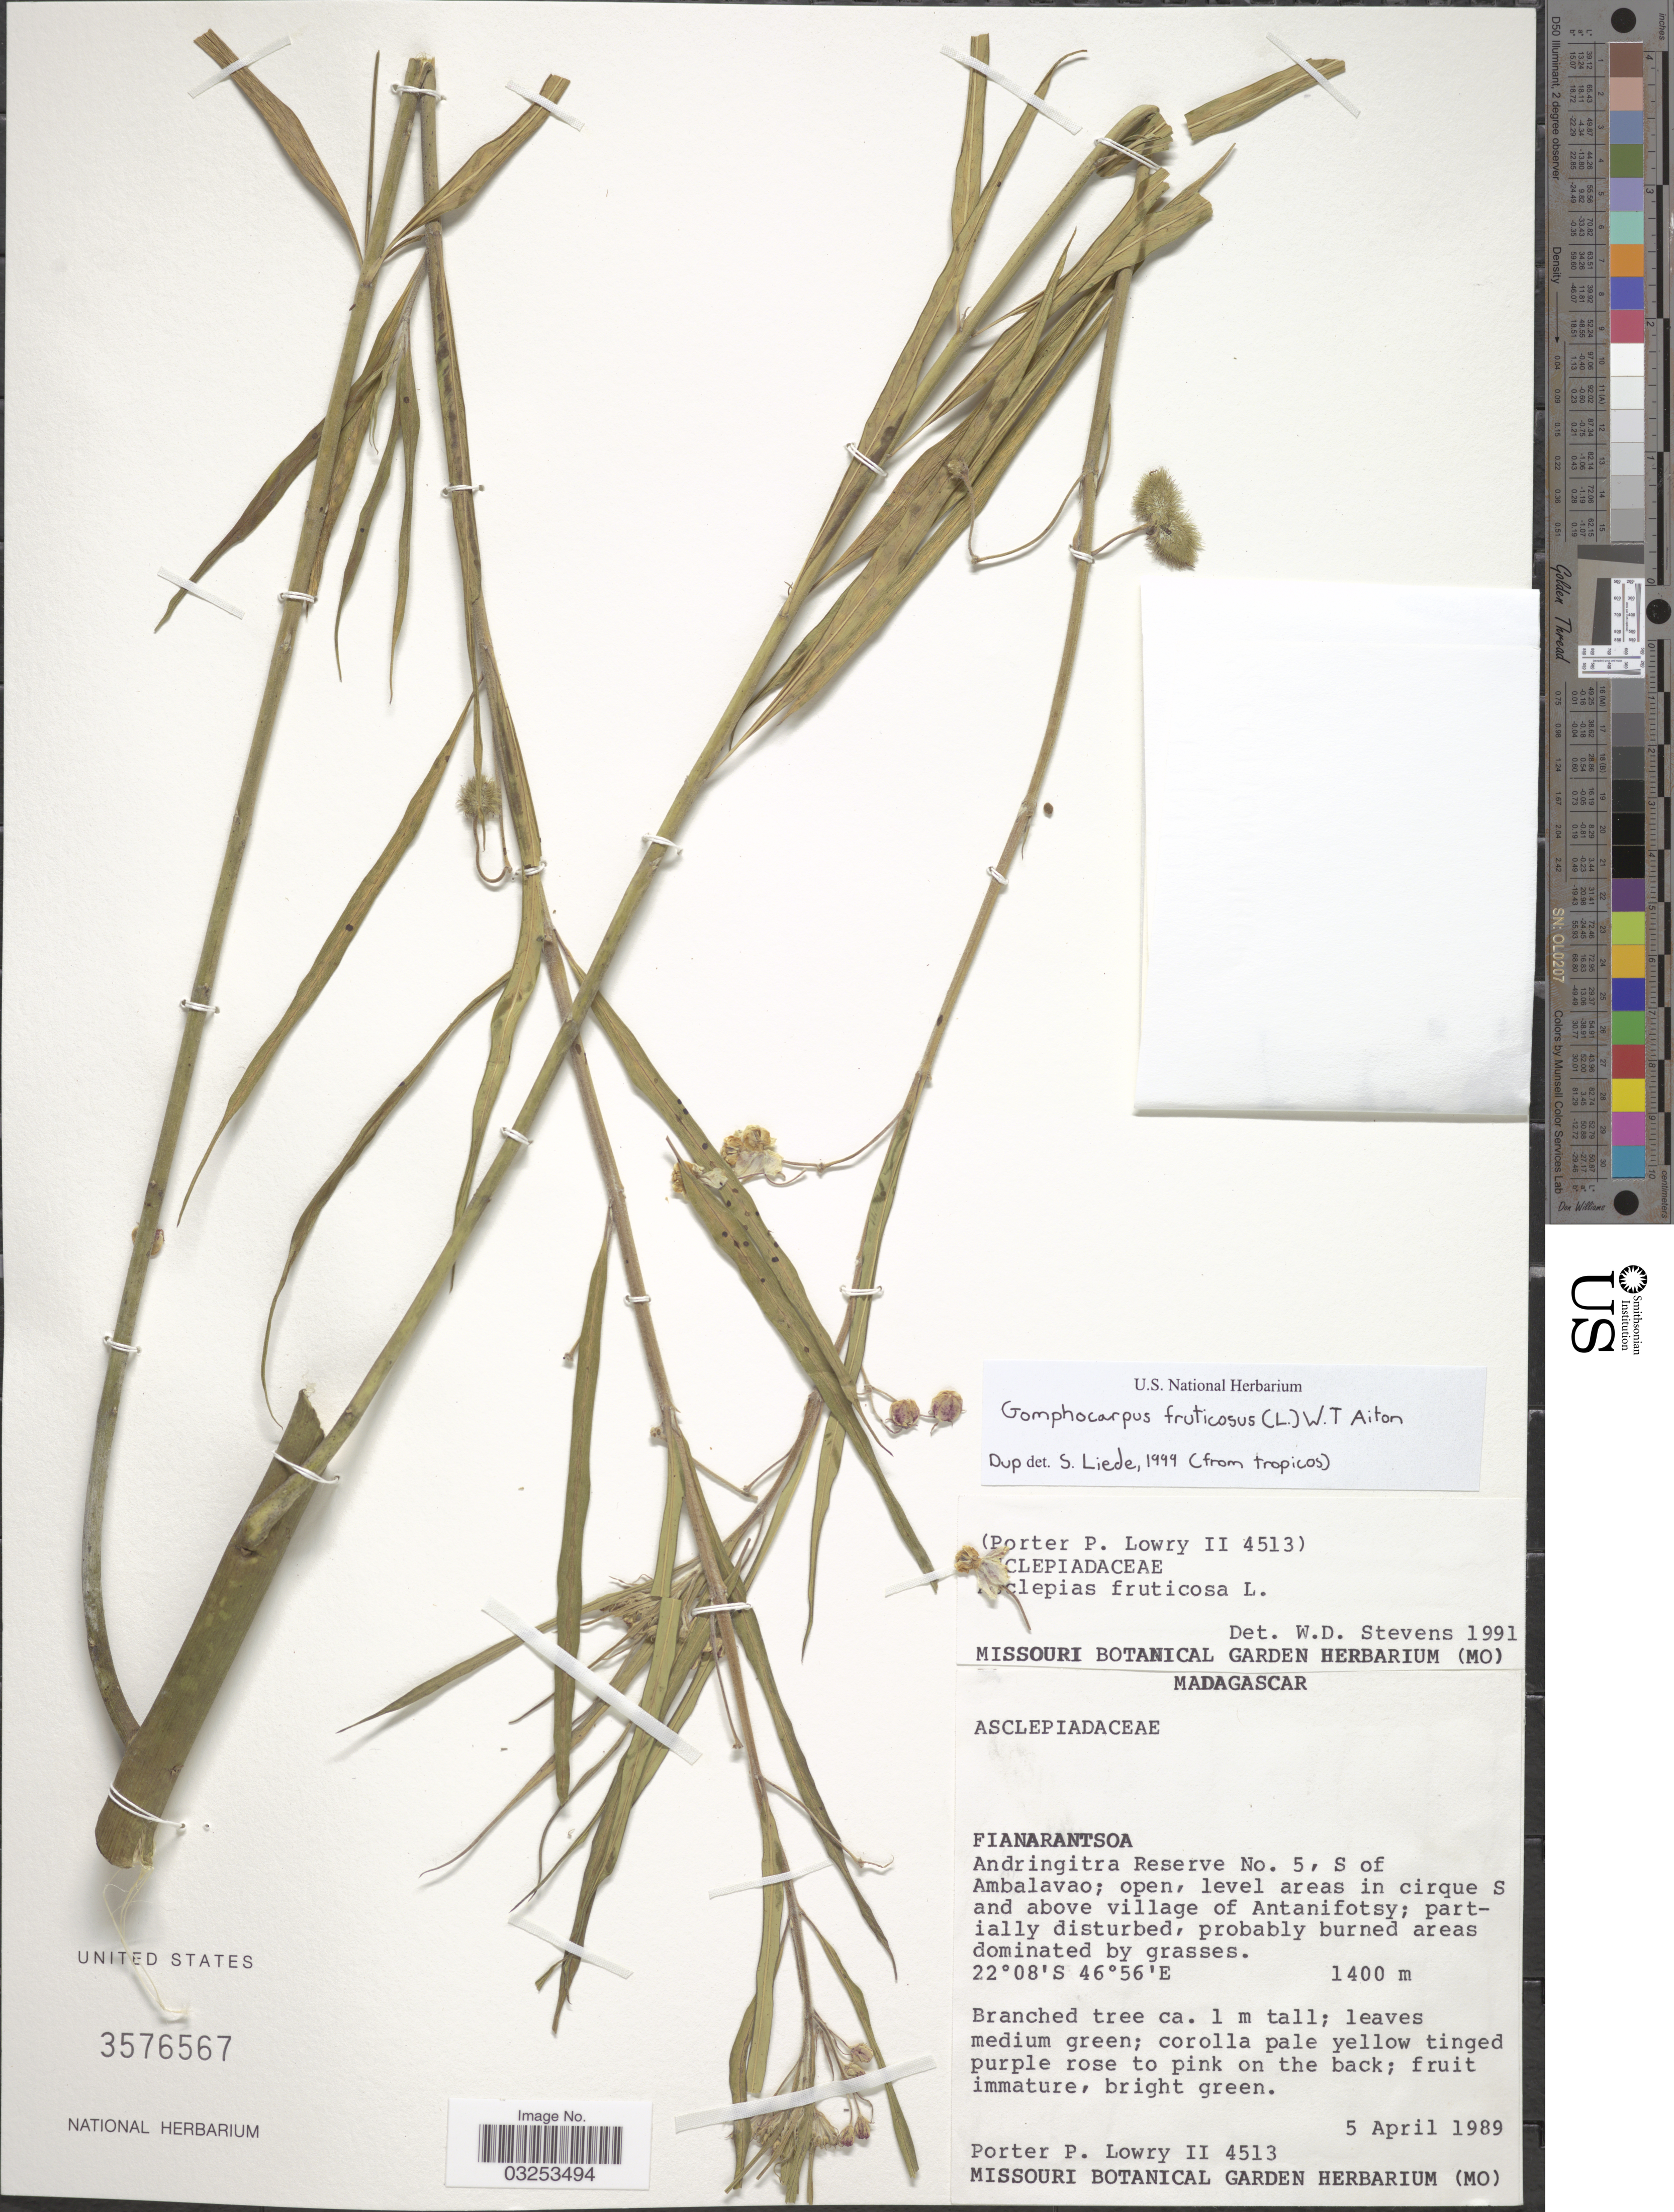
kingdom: Plantae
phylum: Tracheophyta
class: Magnoliopsida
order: Gentianales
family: Apocynaceae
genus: Gomphocarpus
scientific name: Gomphocarpus fruticosus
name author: (L.) W.T. Aiton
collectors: P. P. Lowry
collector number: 4513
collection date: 1989-04-05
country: Madagascar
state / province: Haute Matsiatra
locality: Andringitra Reserve No. 5, S of Ambalavao; open, level areas in cirque S and above village of Antanifotsy.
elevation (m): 1400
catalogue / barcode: US 3576567